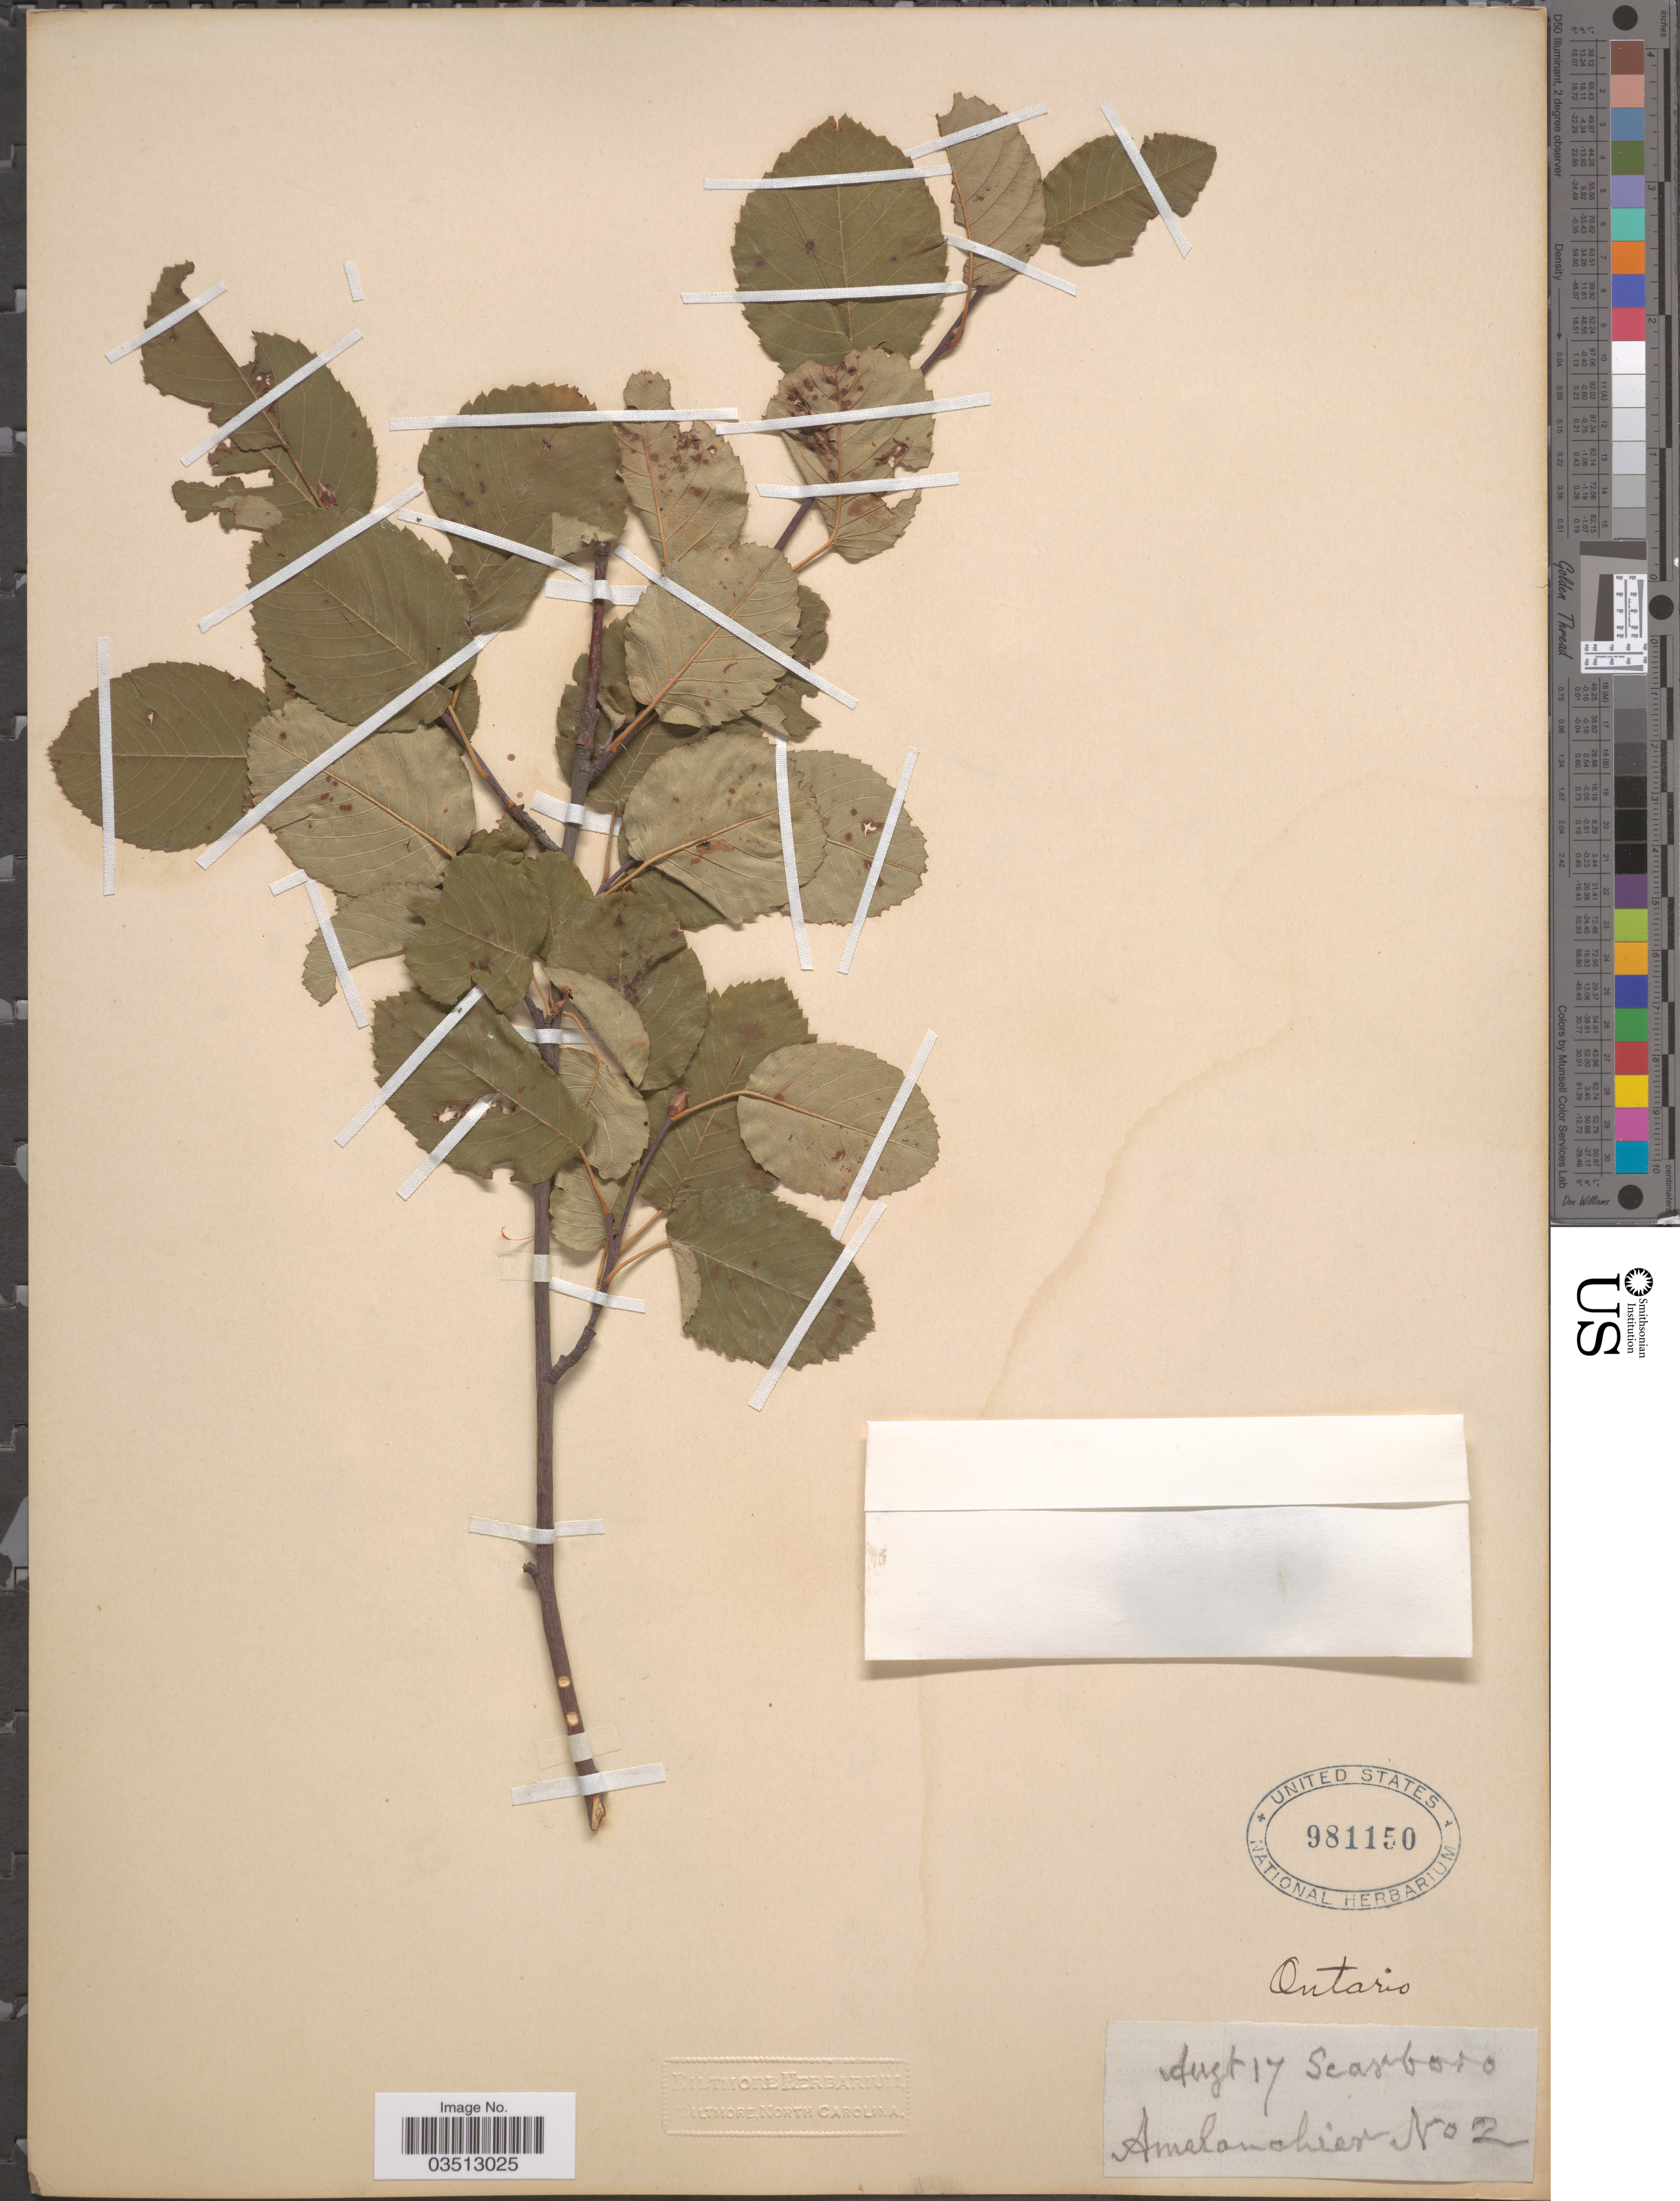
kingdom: Plantae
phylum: Tracheophyta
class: Magnoliopsida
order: Rosales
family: Rosaceae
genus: Amelanchier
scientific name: Amelanchier sp.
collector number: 2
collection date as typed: Transcribed d/m/y: /8/17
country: Canada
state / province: Ontario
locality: Scarboro.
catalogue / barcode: US 981150